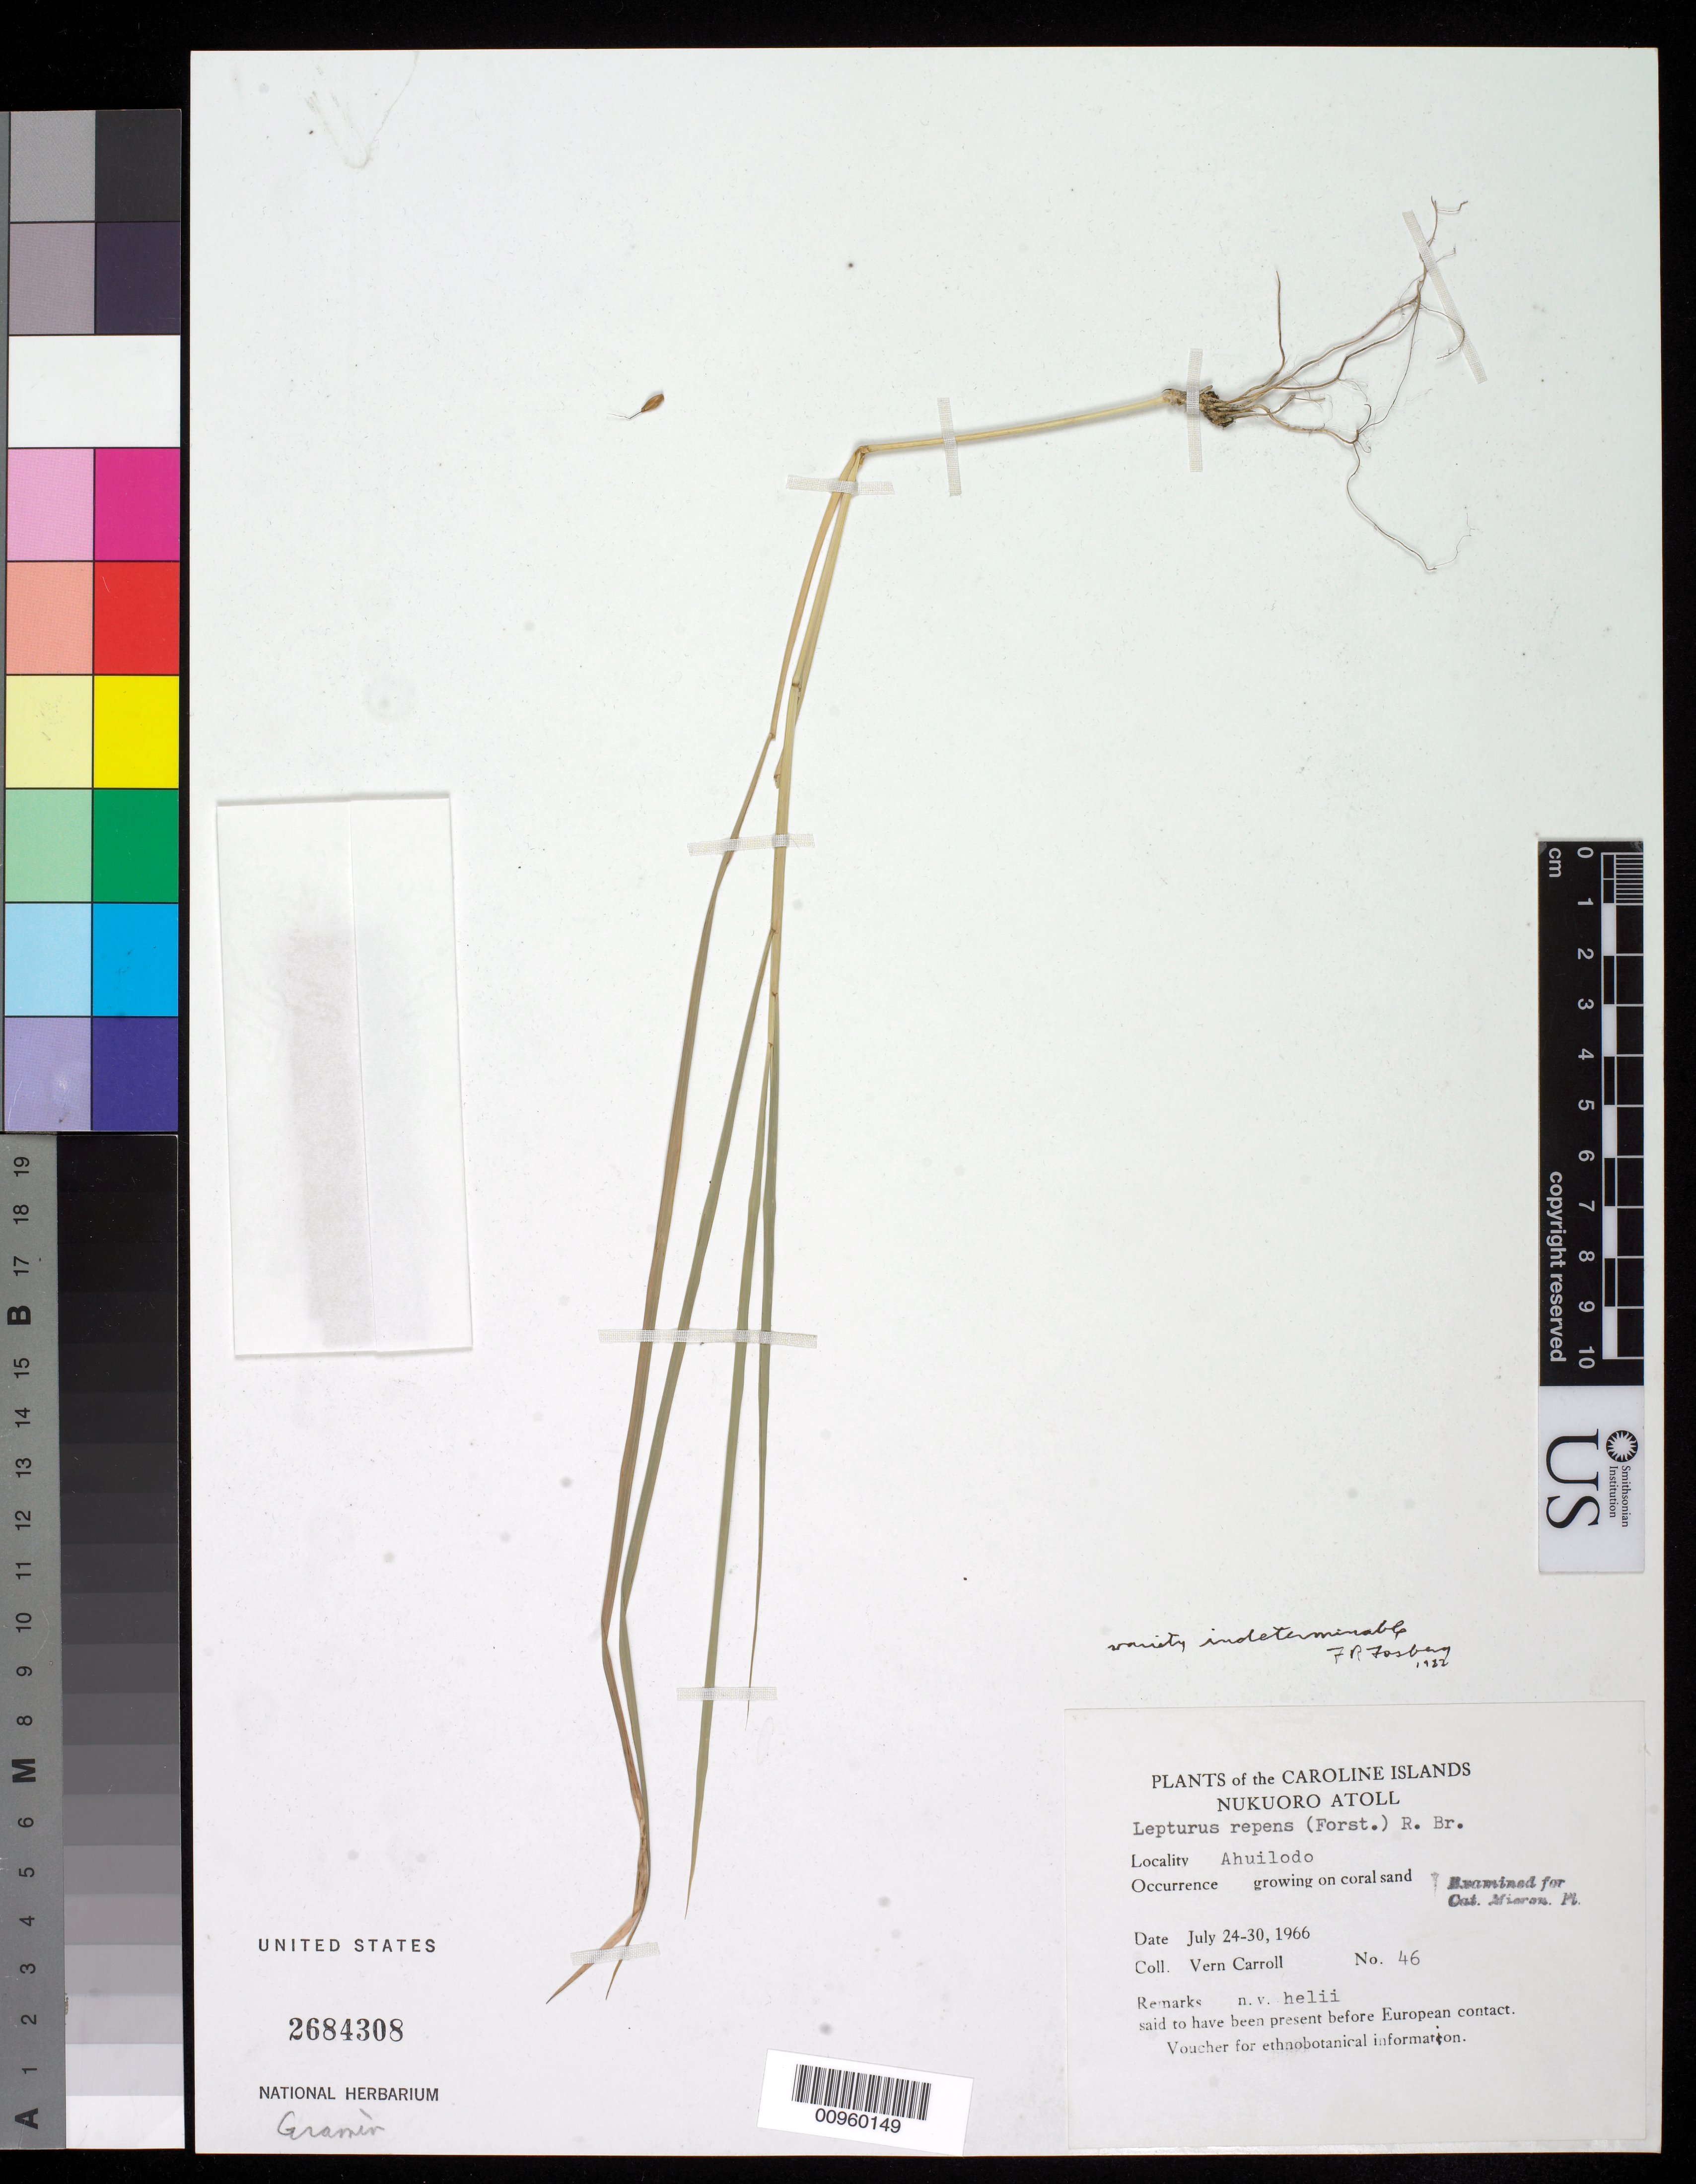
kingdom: Plantae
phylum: Tracheophyta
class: Liliopsida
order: Poales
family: Poaceae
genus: Lepturus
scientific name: Lepturus repens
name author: (J.R. Forst.) R. Br.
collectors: V. Carroll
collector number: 46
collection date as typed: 24 Jul 1966 to 30 Jul 1966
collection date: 1966-07-24/1966-07-30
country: Micronesia, Federated States of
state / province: Pohnpei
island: Nukuoro Atoll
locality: Growing on coral sand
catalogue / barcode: US 2684308